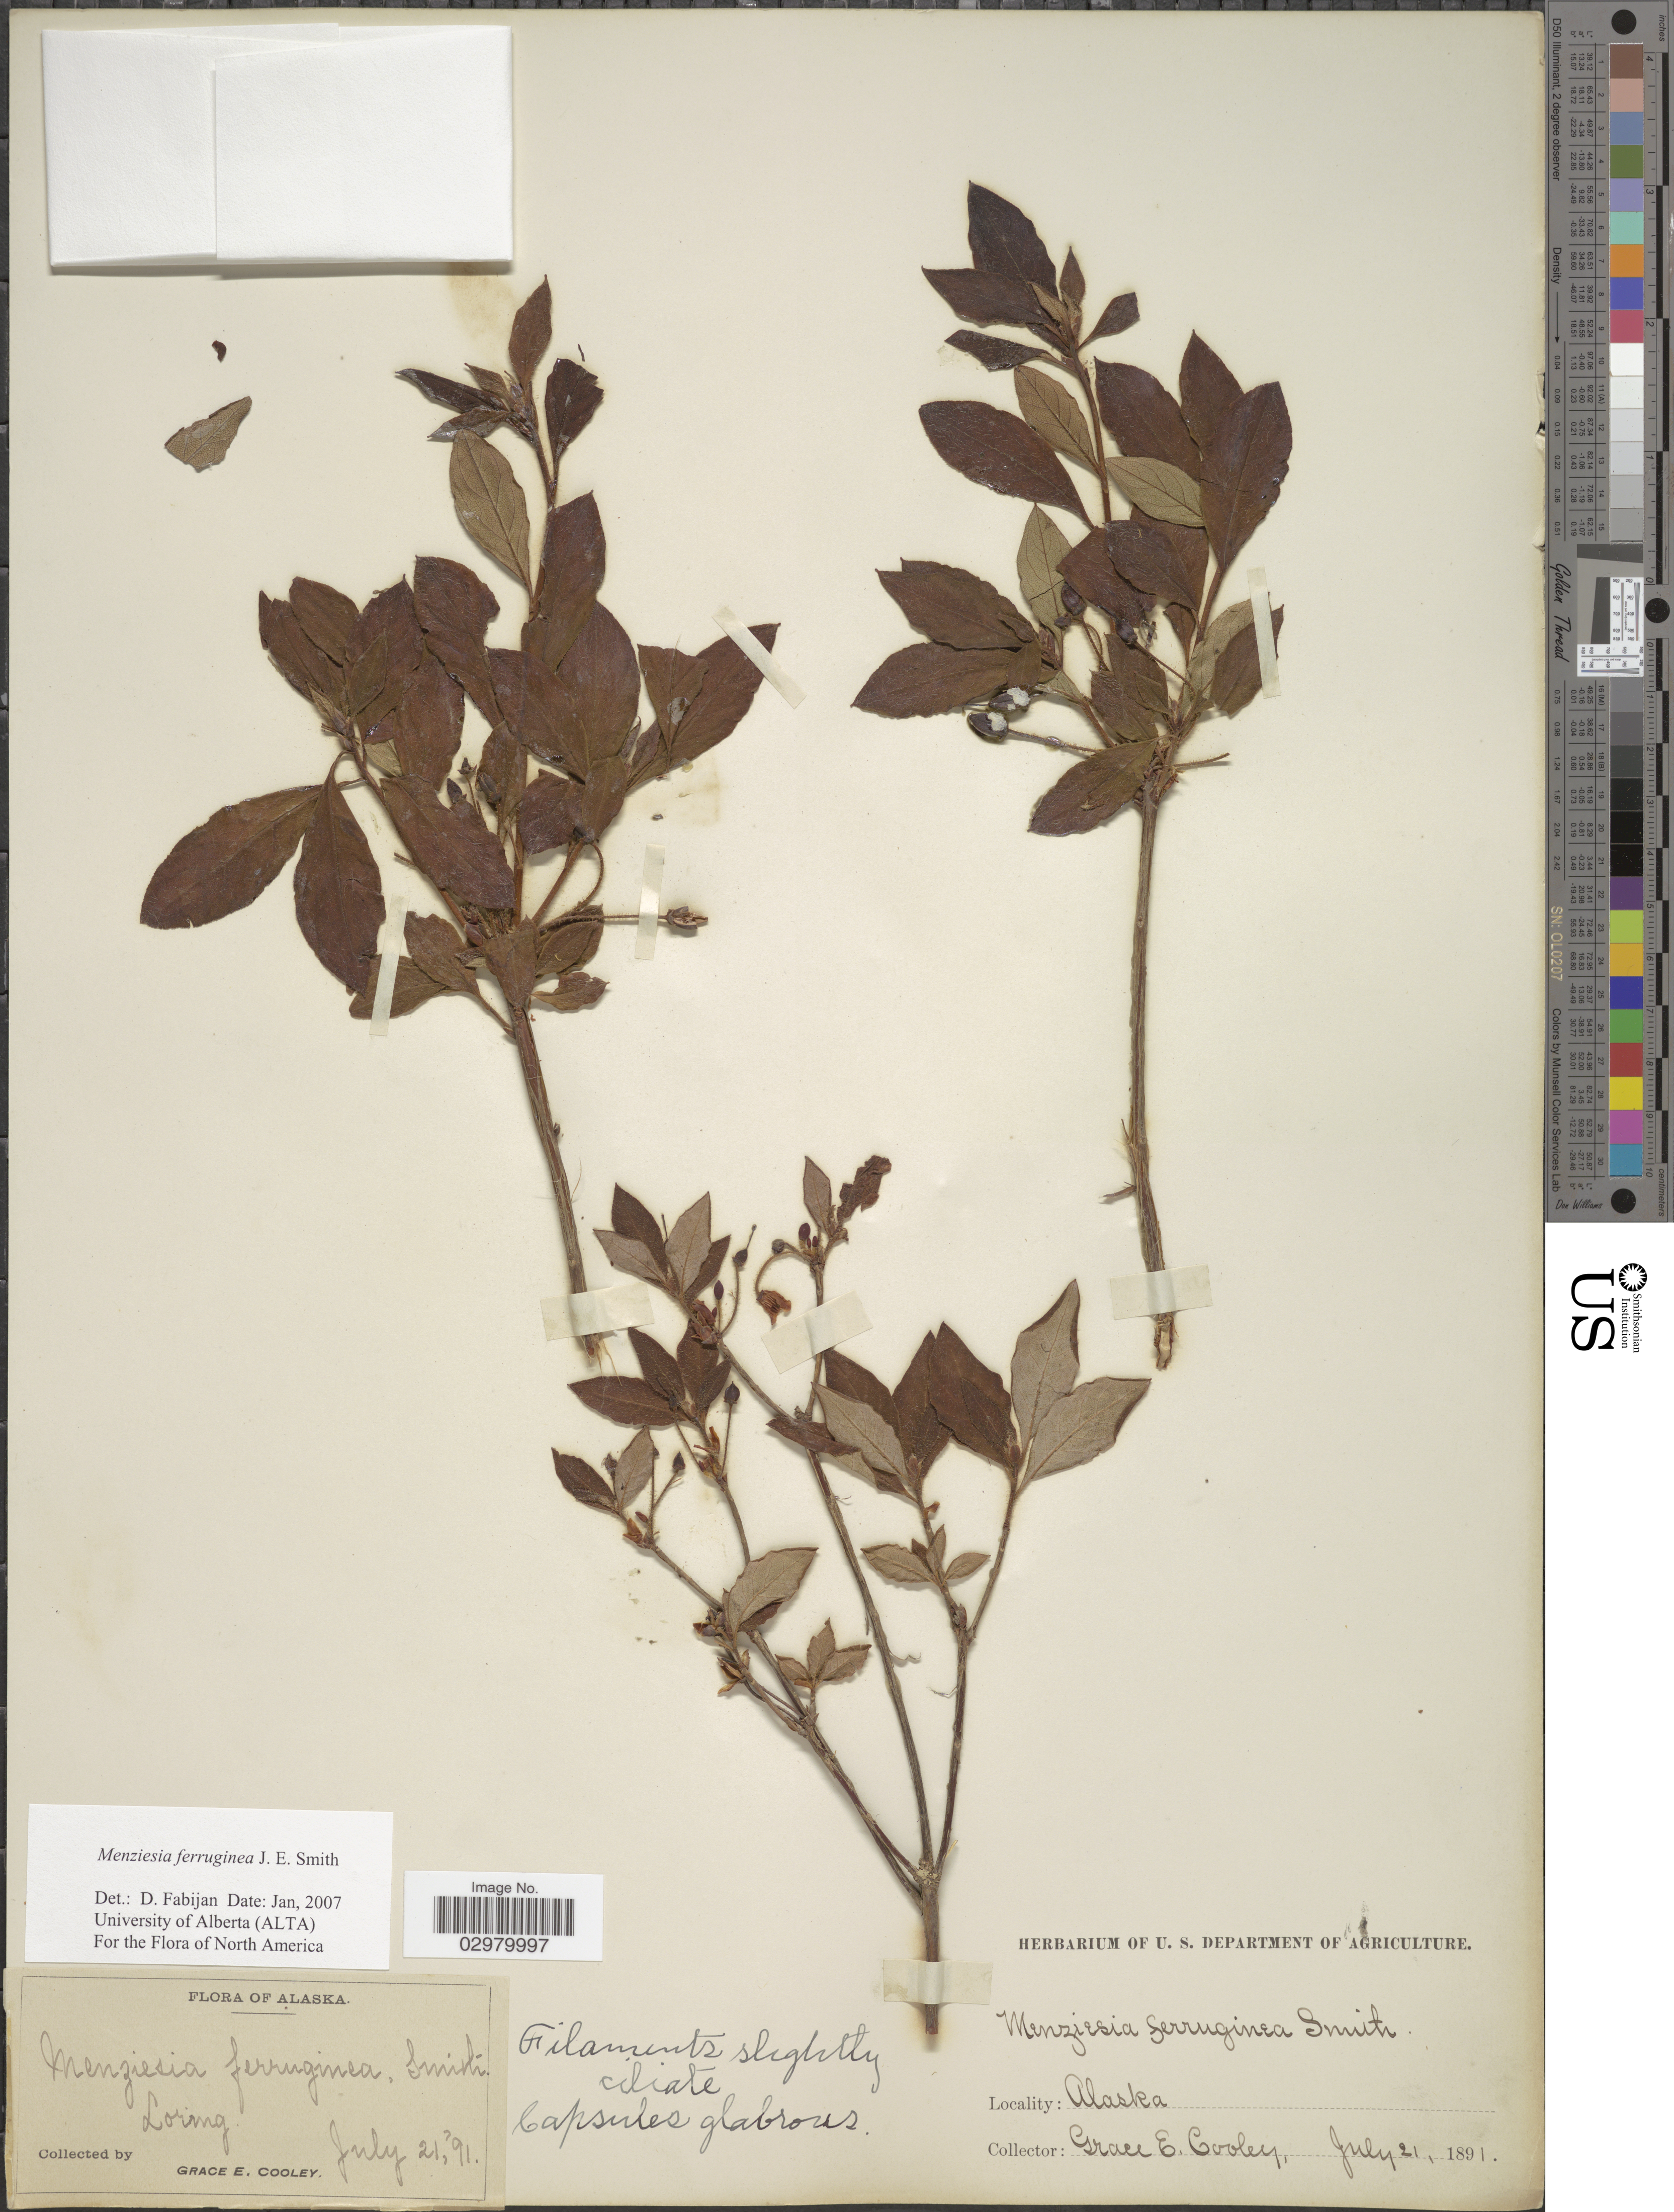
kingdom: Plantae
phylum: Tracheophyta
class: Magnoliopsida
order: Ericales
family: Ericaceae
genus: Menziesia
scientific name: Menziesia ferruginea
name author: Sm.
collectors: G. E. Cooley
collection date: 1891-07-21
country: United States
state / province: Alaska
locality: Loring.